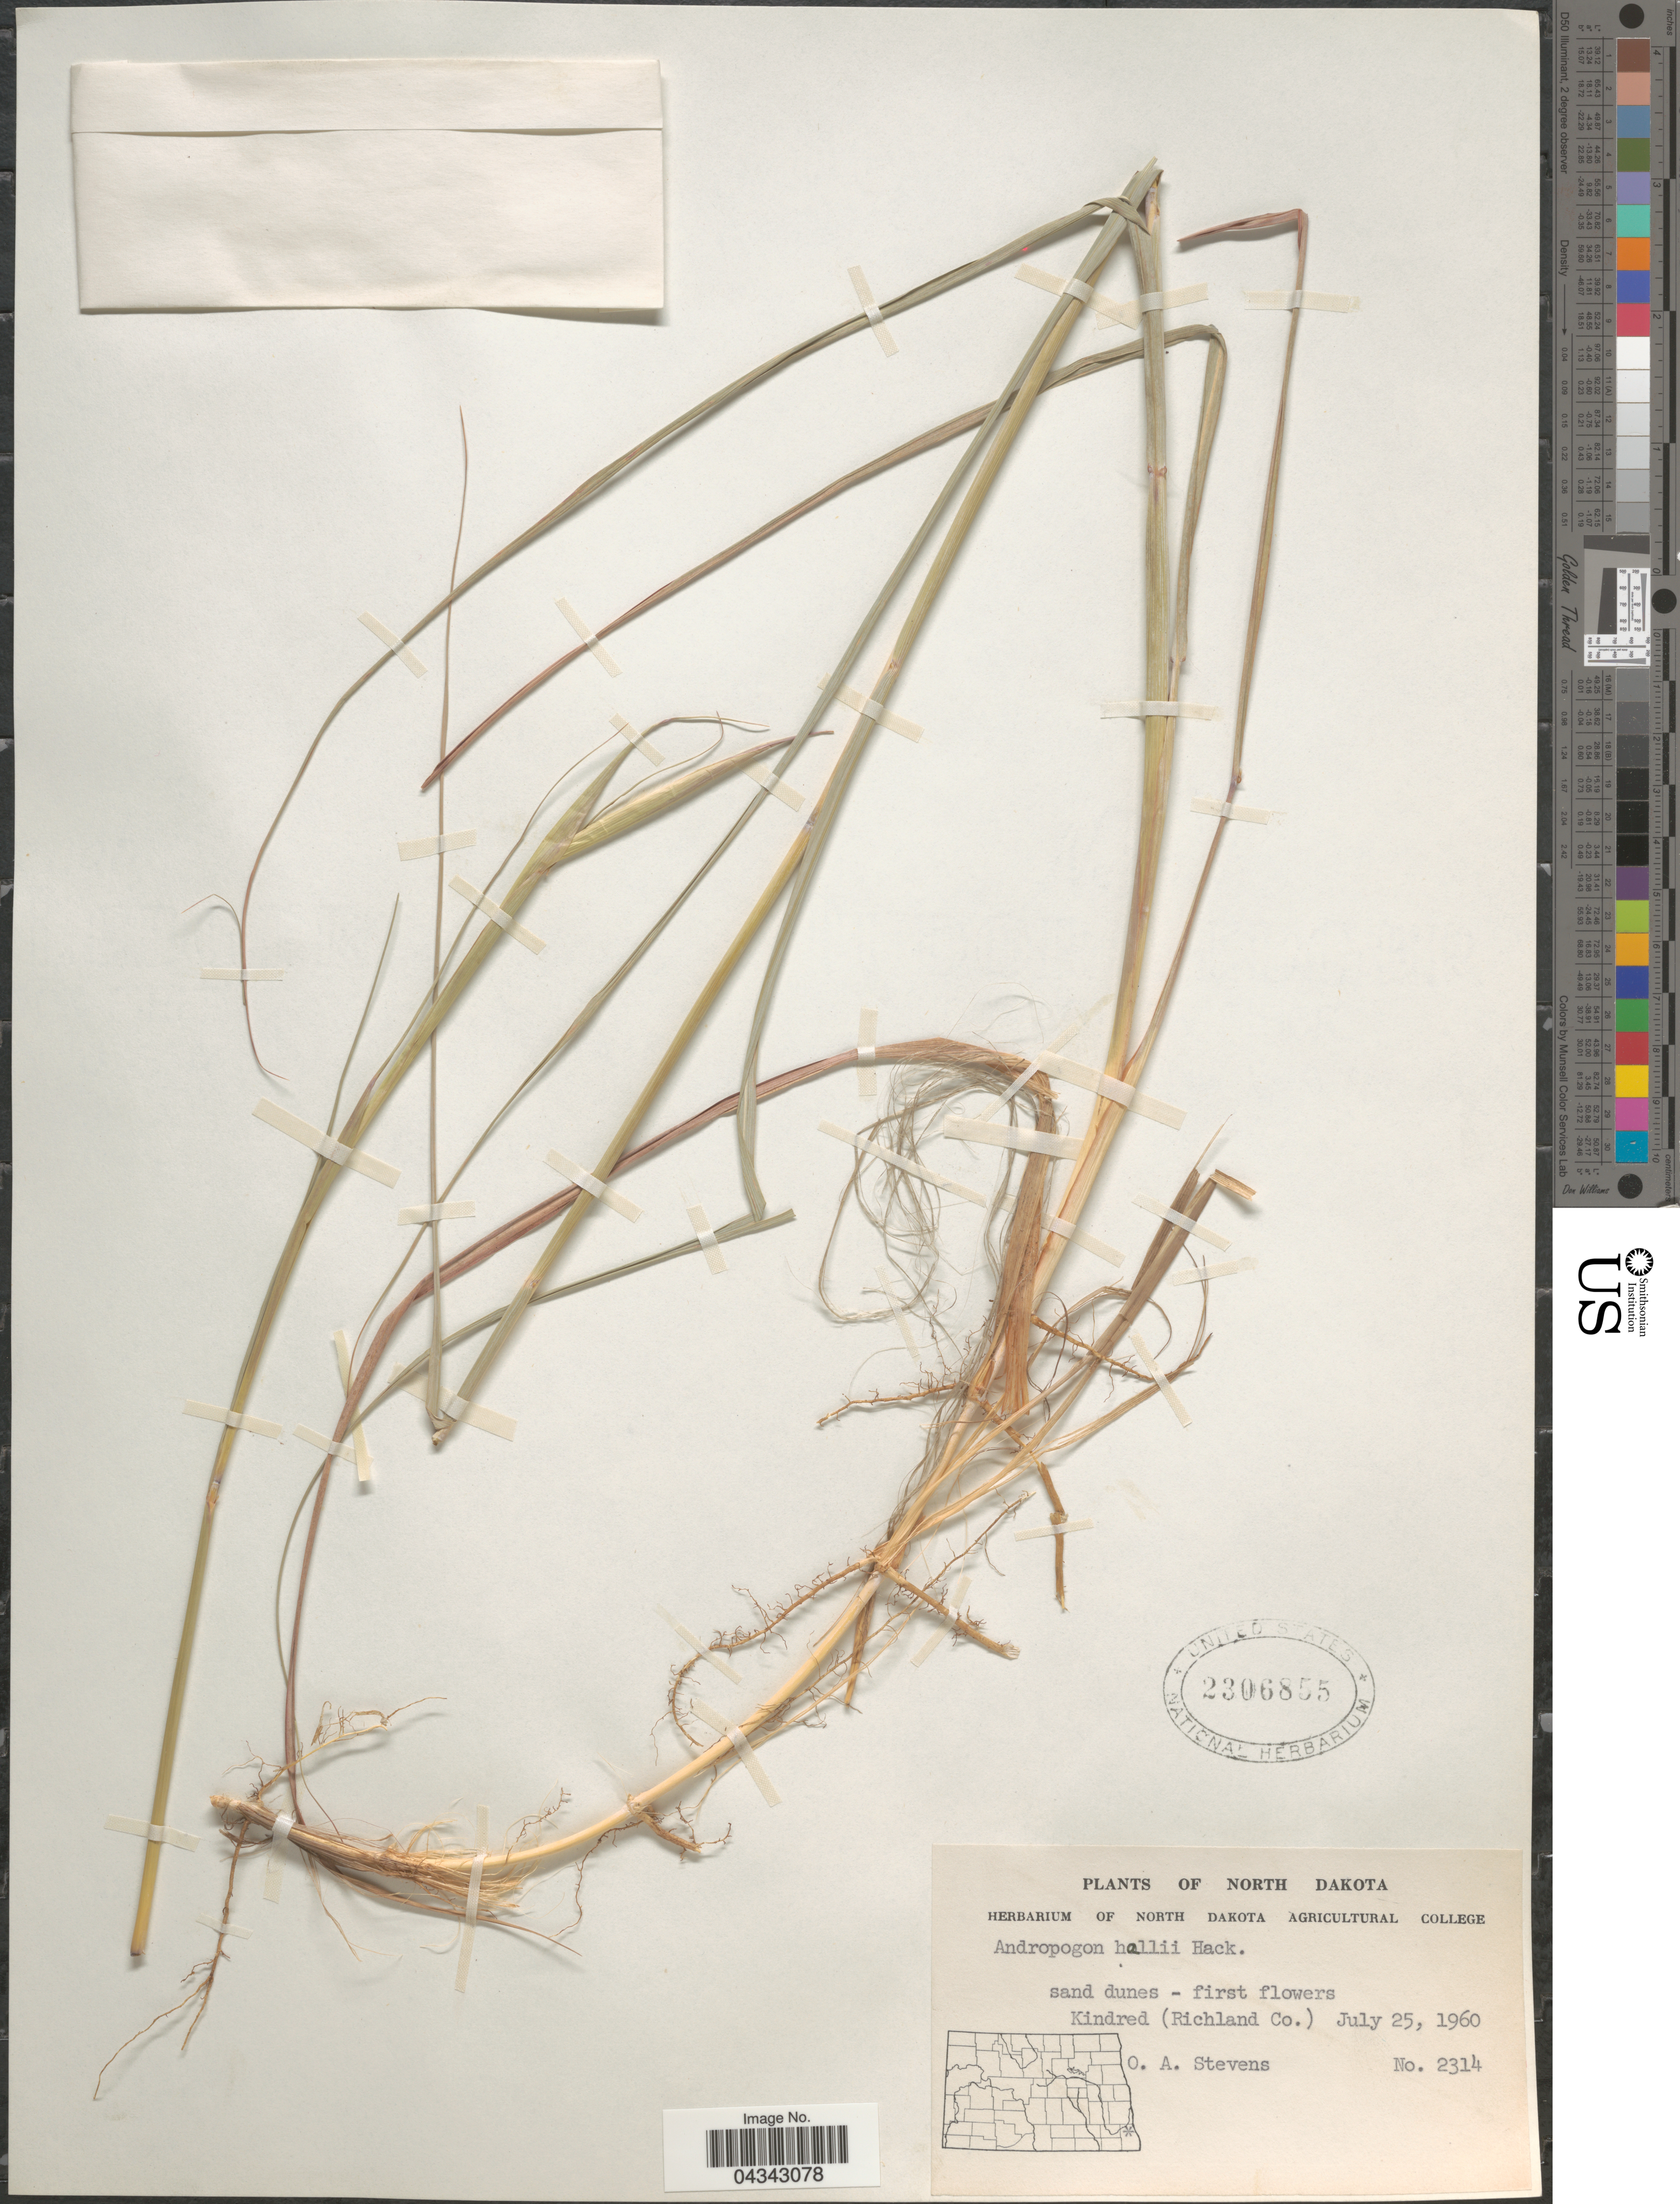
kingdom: Plantae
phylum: Tracheophyta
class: Liliopsida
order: Poales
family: Poaceae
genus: Andropogon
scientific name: Andropogon gerardii subsp. hallii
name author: (Hack.) Wipff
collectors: O. A. Stevens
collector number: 2314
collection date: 1960-07-25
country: United States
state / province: North Dakota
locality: Kindred (Richland Co.).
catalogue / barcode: US 2306855